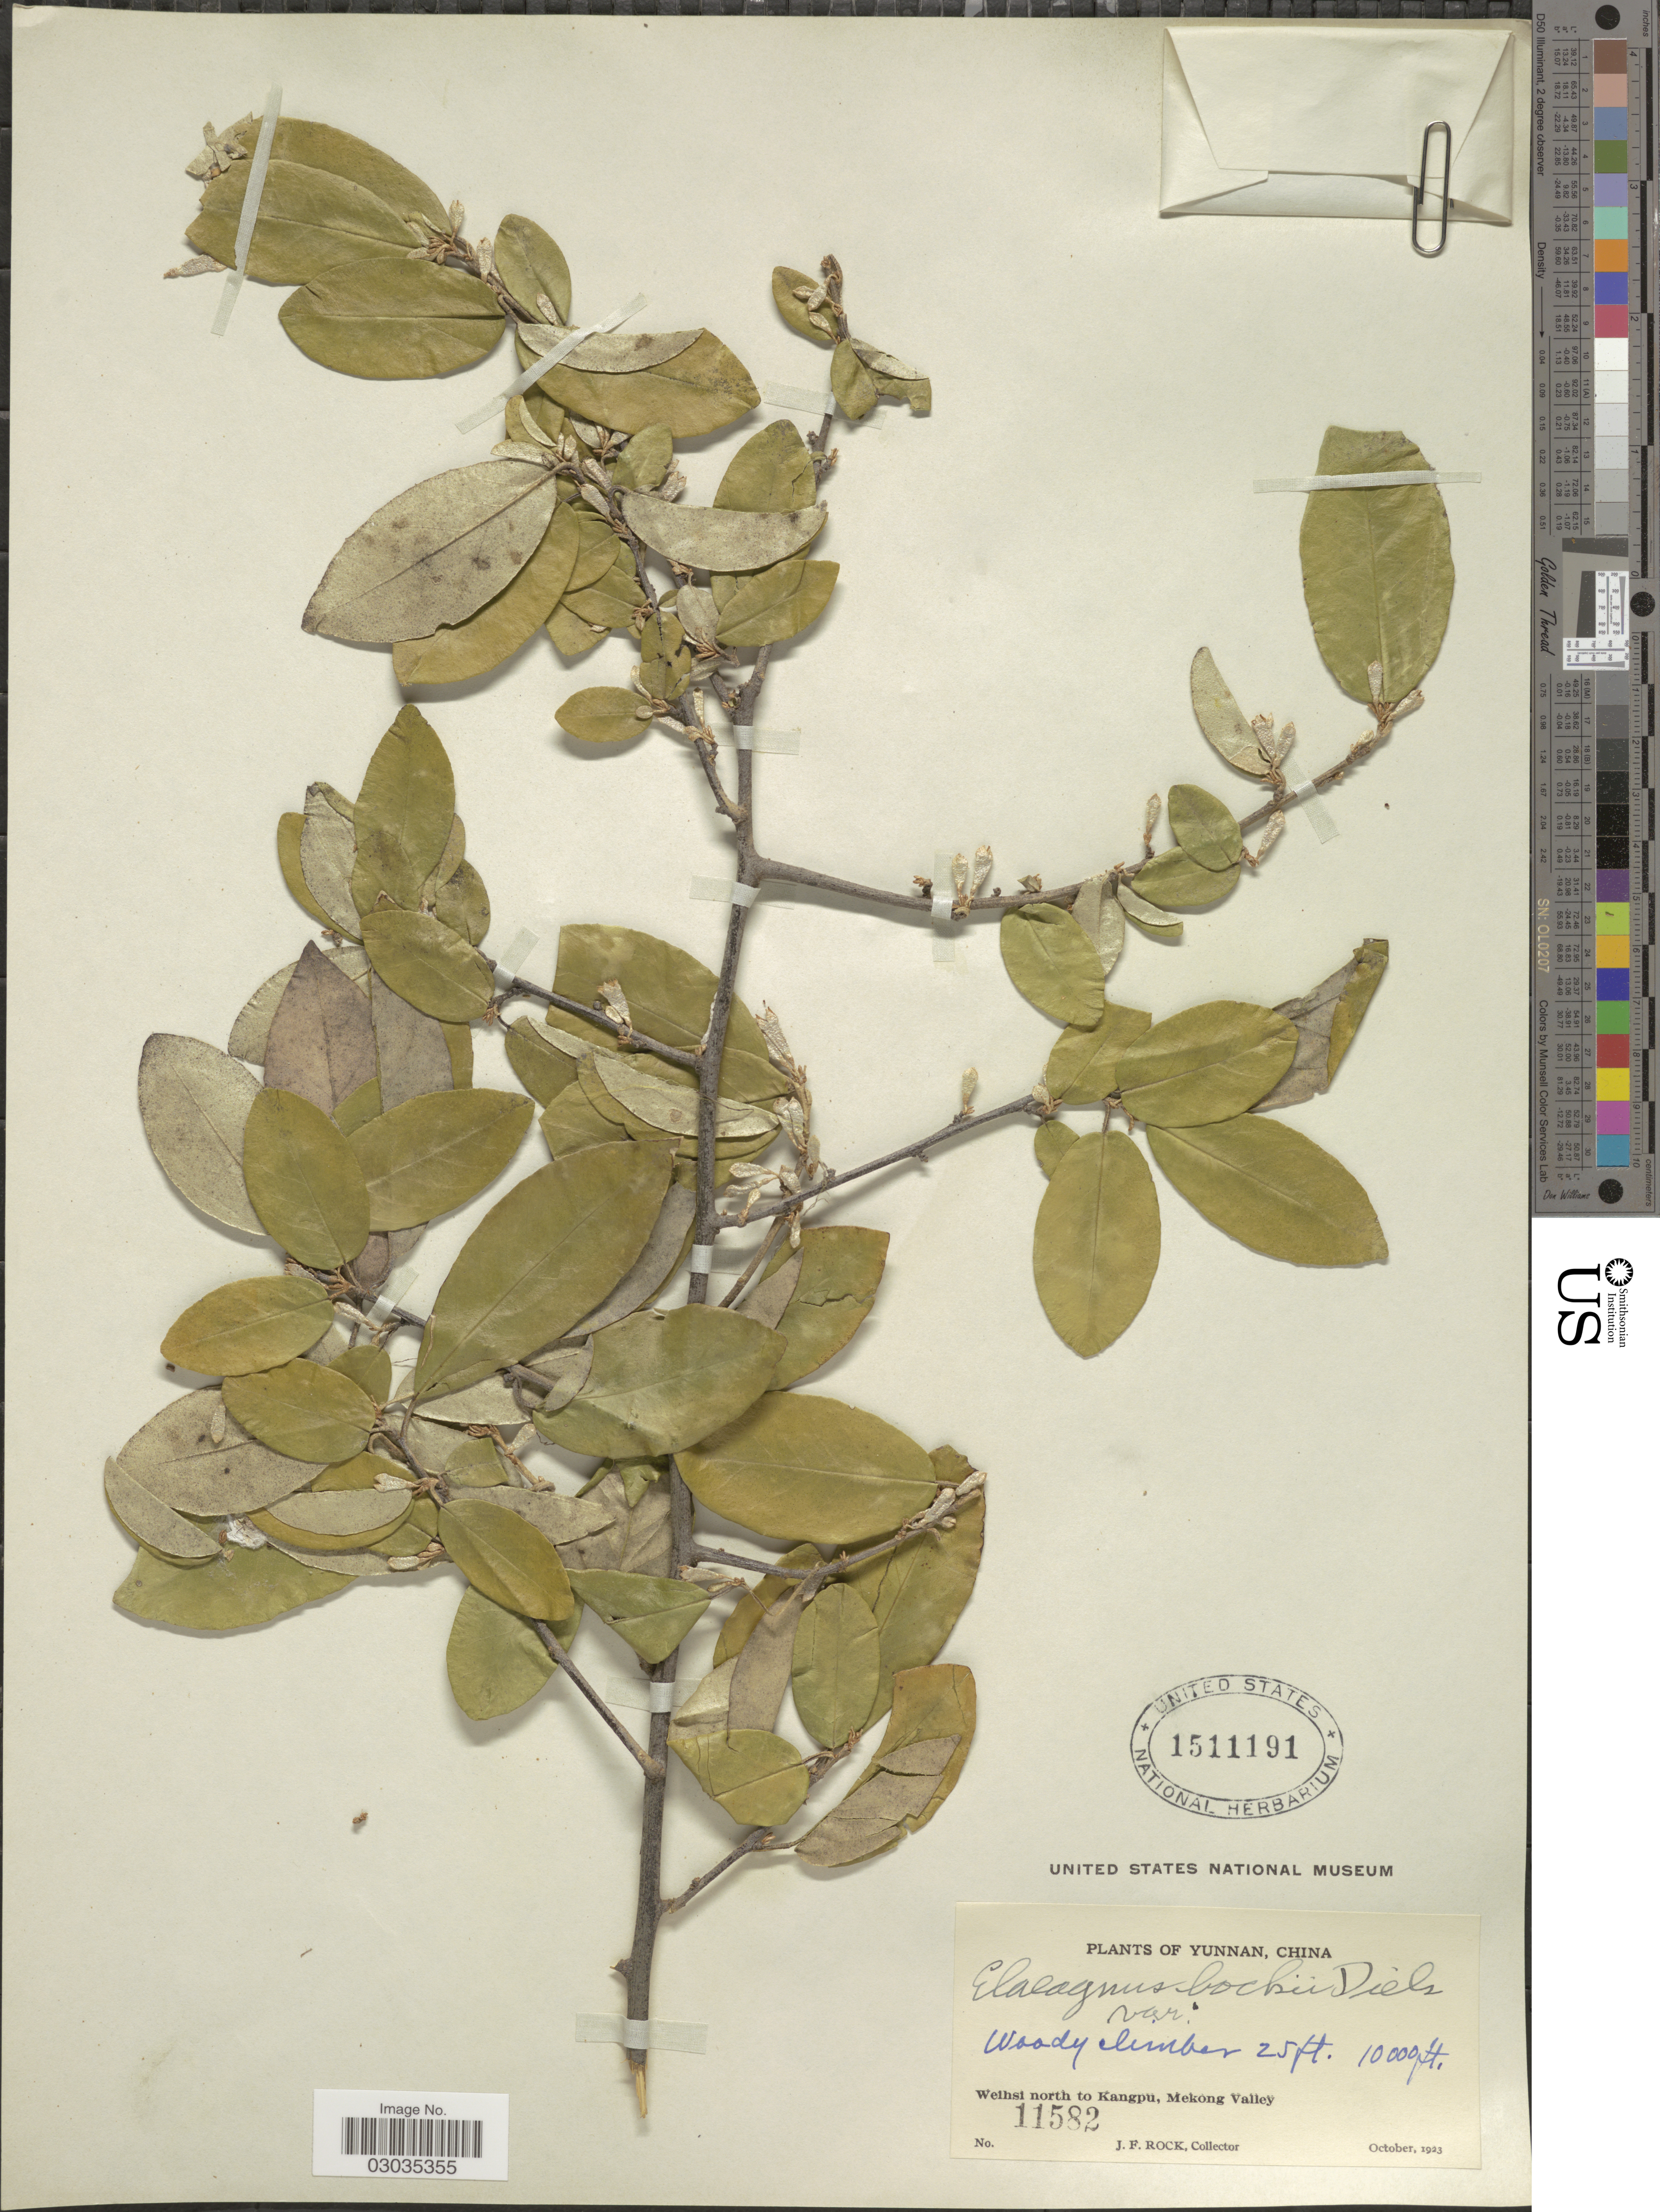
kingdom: Plantae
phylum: Tracheophyta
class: Magnoliopsida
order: Rosales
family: Elaeagnaceae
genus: Elaeagnus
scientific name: Elaeagnus bockii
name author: Diels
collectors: J. Rock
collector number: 11582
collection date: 1923-10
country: China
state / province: Yunnan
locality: Weihsi north of Kangpu, Mekong Valley.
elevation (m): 3048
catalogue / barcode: US 1511191